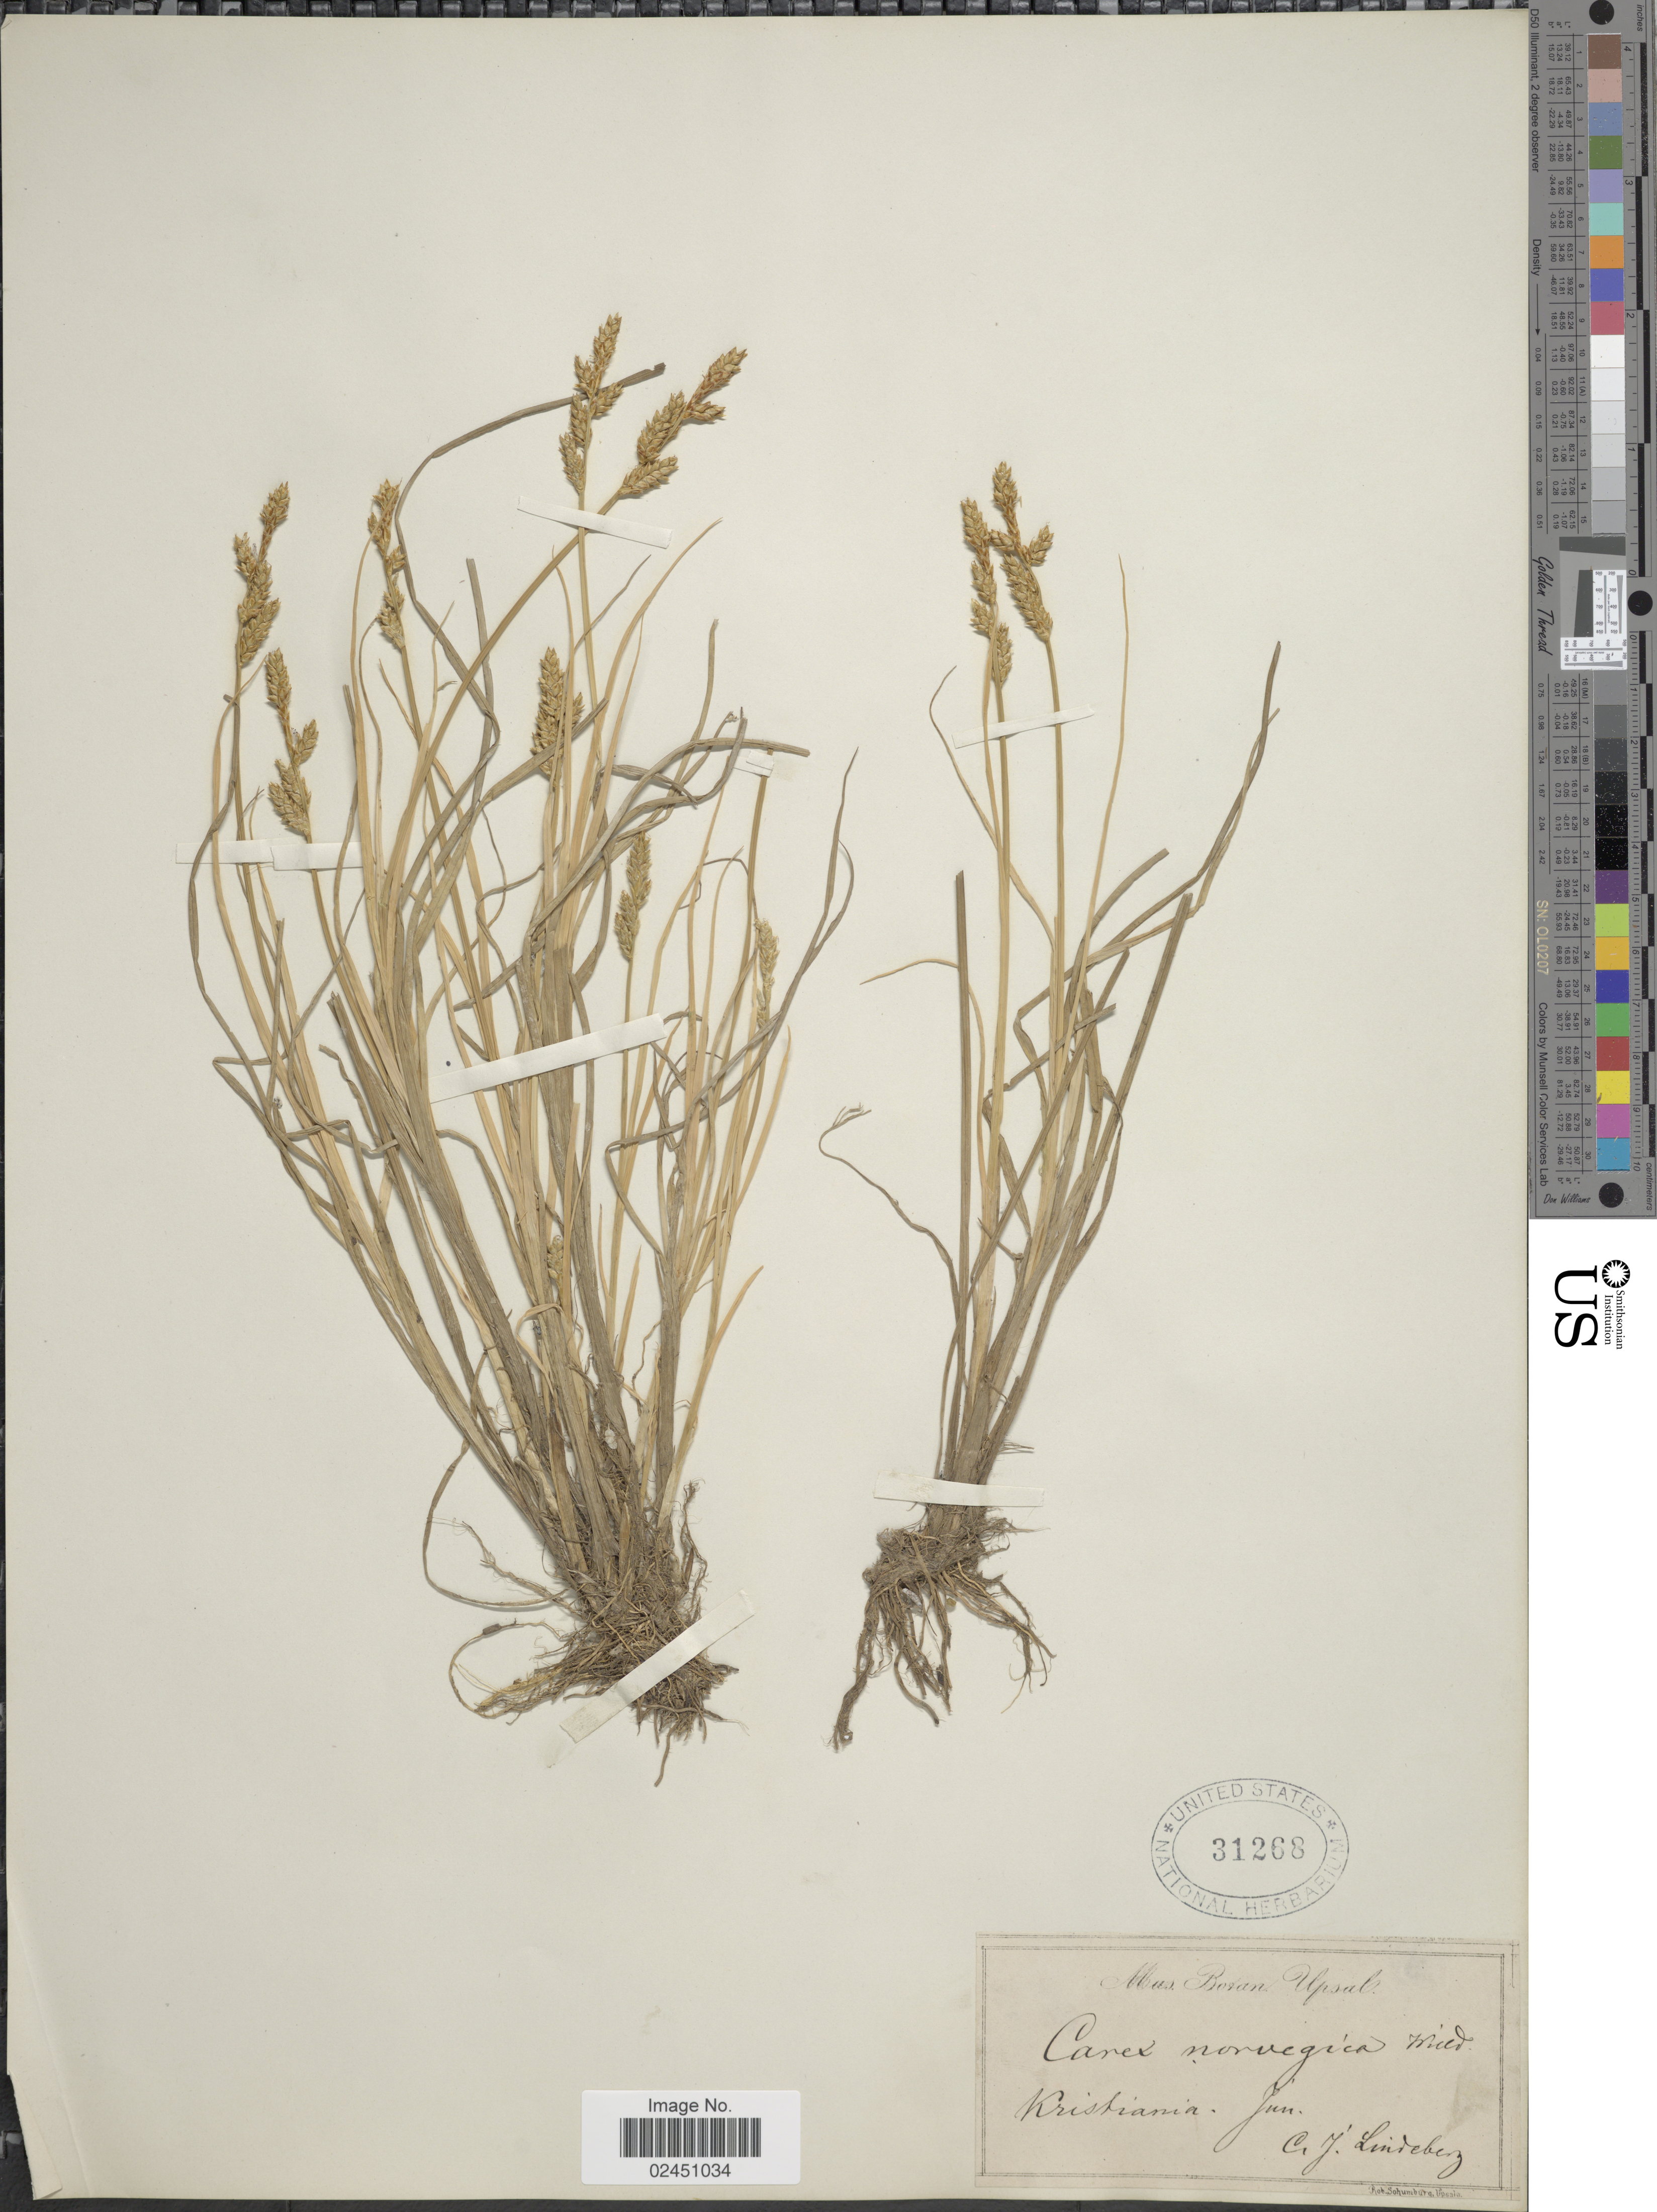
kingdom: Plantae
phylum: Tracheophyta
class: Liliopsida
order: Poales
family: Cyperaceae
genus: Carex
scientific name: Carex norvegica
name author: Retz.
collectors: C. Lindeberg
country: Norway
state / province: Oslo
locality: Kristiania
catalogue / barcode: US 31268